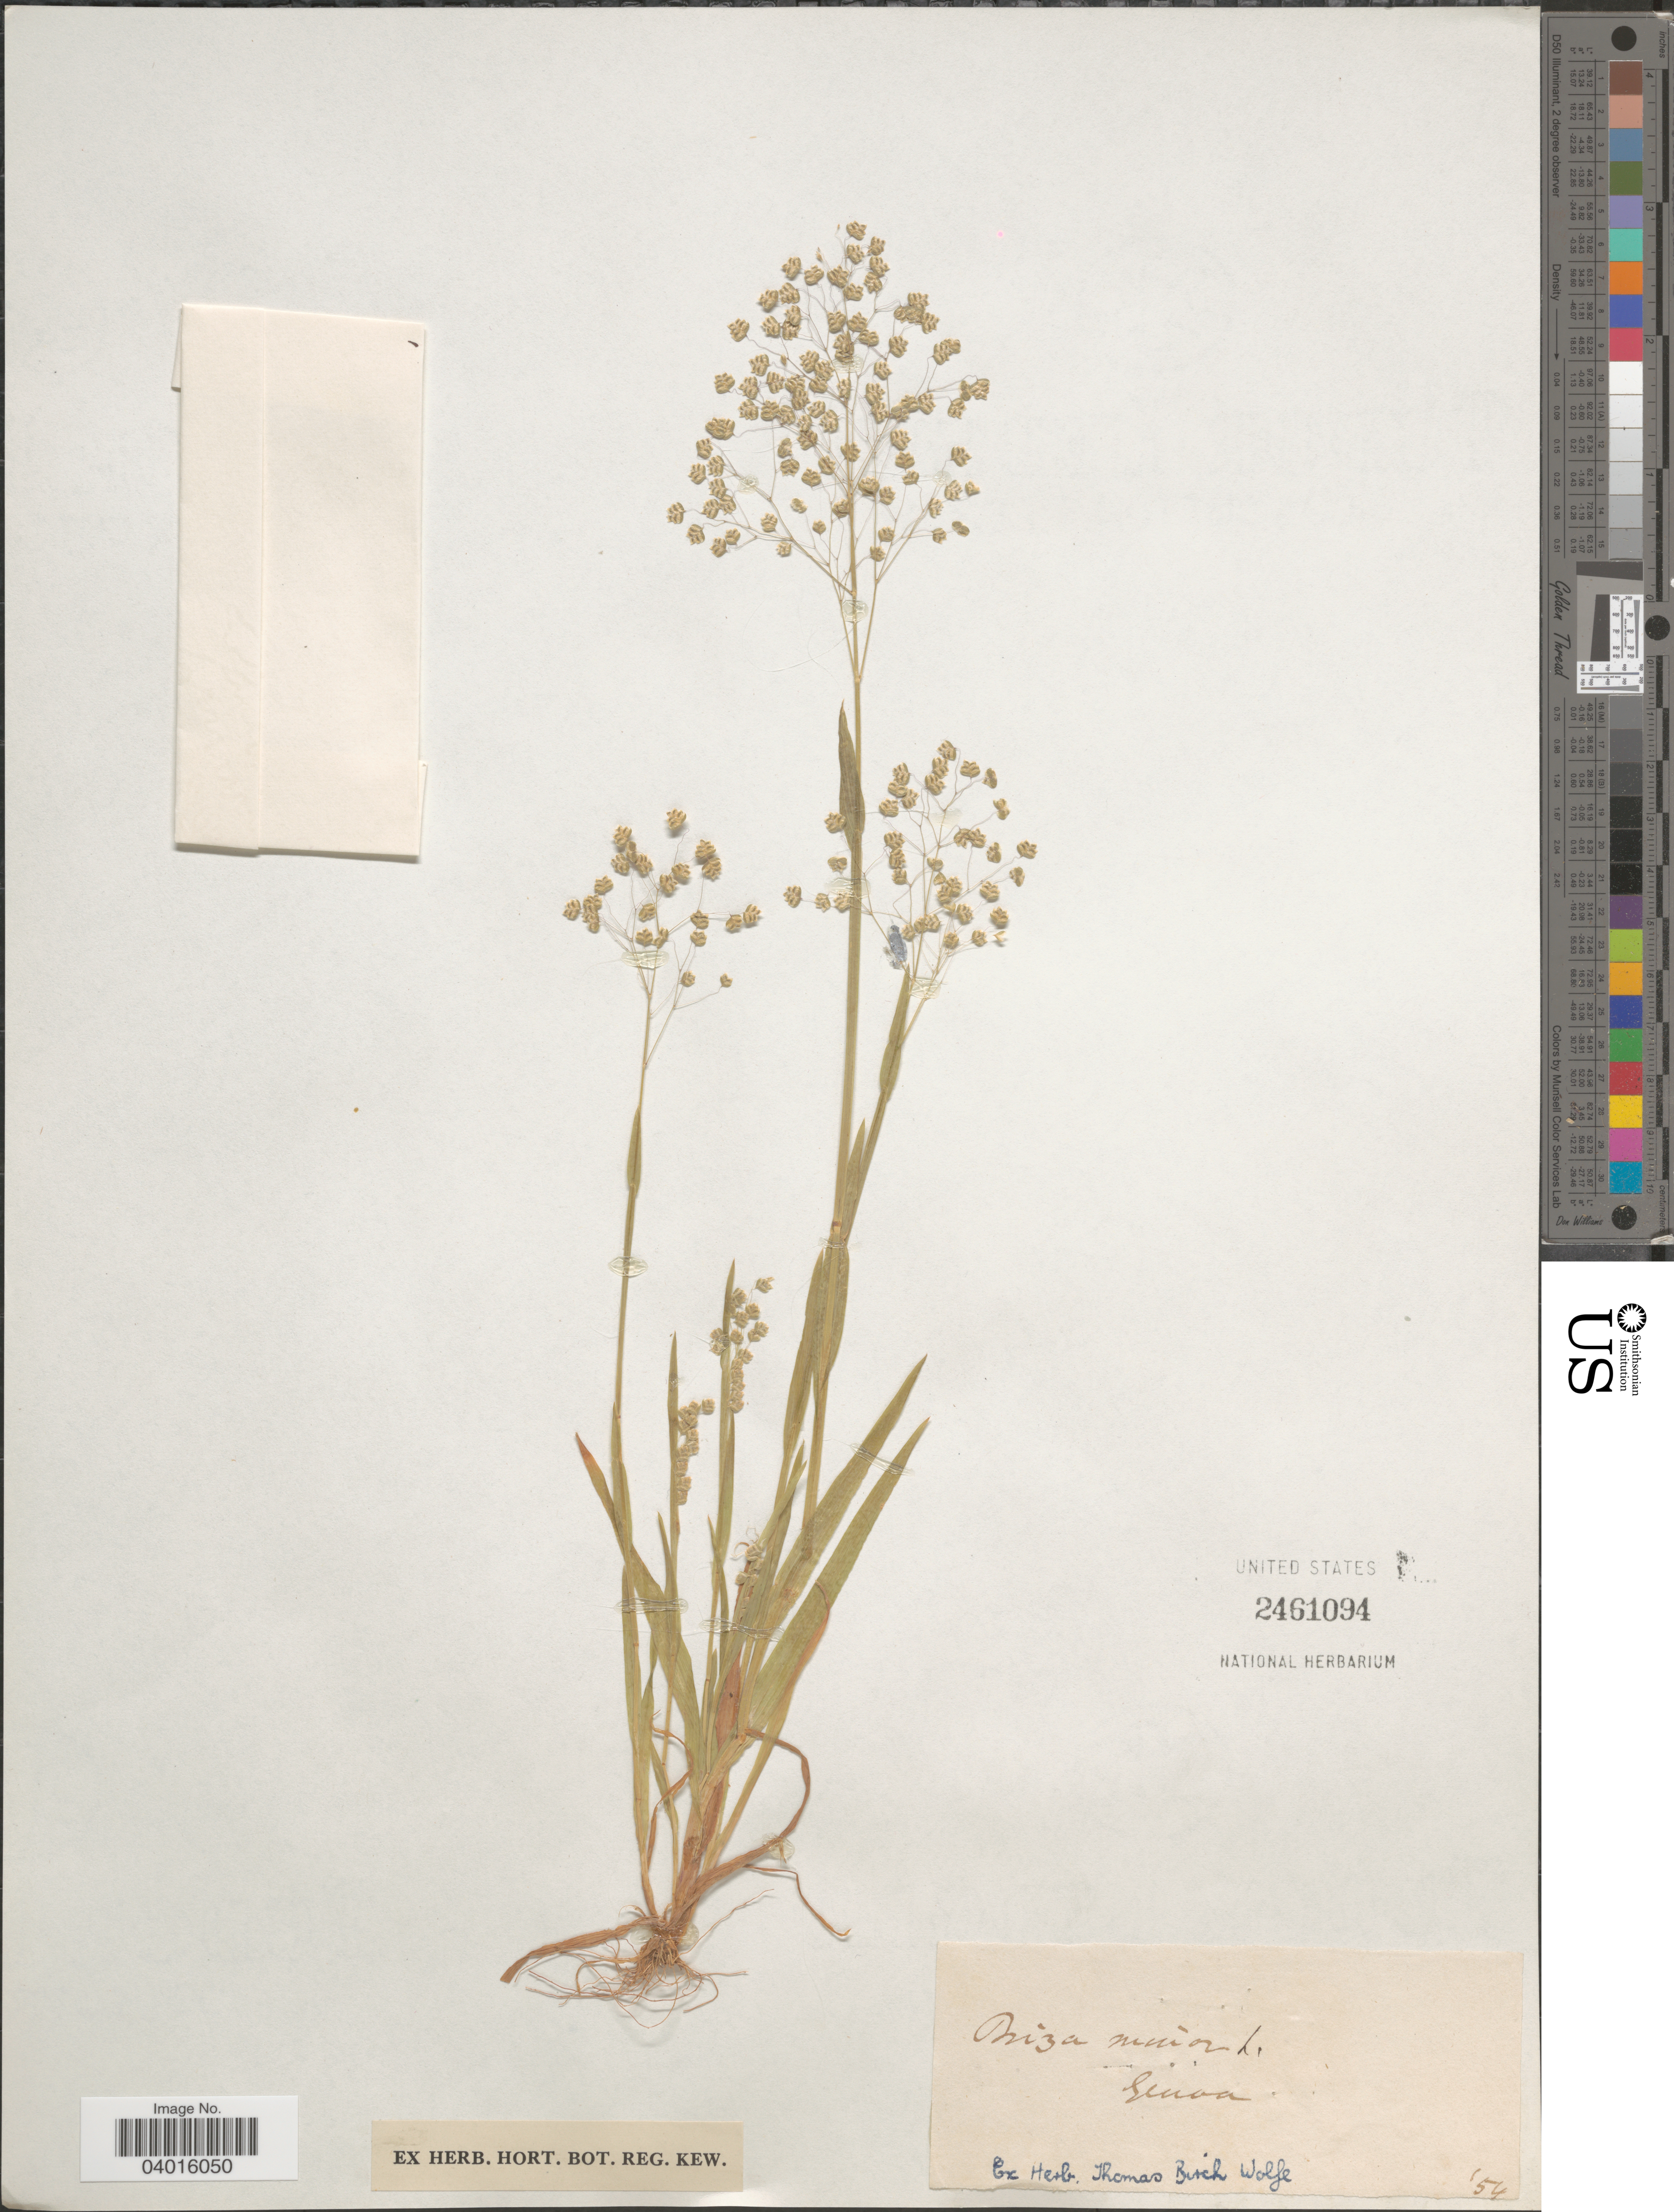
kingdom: Plantae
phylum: Tracheophyta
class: Liliopsida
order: Poales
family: Poaceae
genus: Briza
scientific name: Briza minor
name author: L.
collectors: Ex herb. Thomas Birch Wolfe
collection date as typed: Transcribed d/m/y: //54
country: Italy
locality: Genoa.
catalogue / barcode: US 2461094